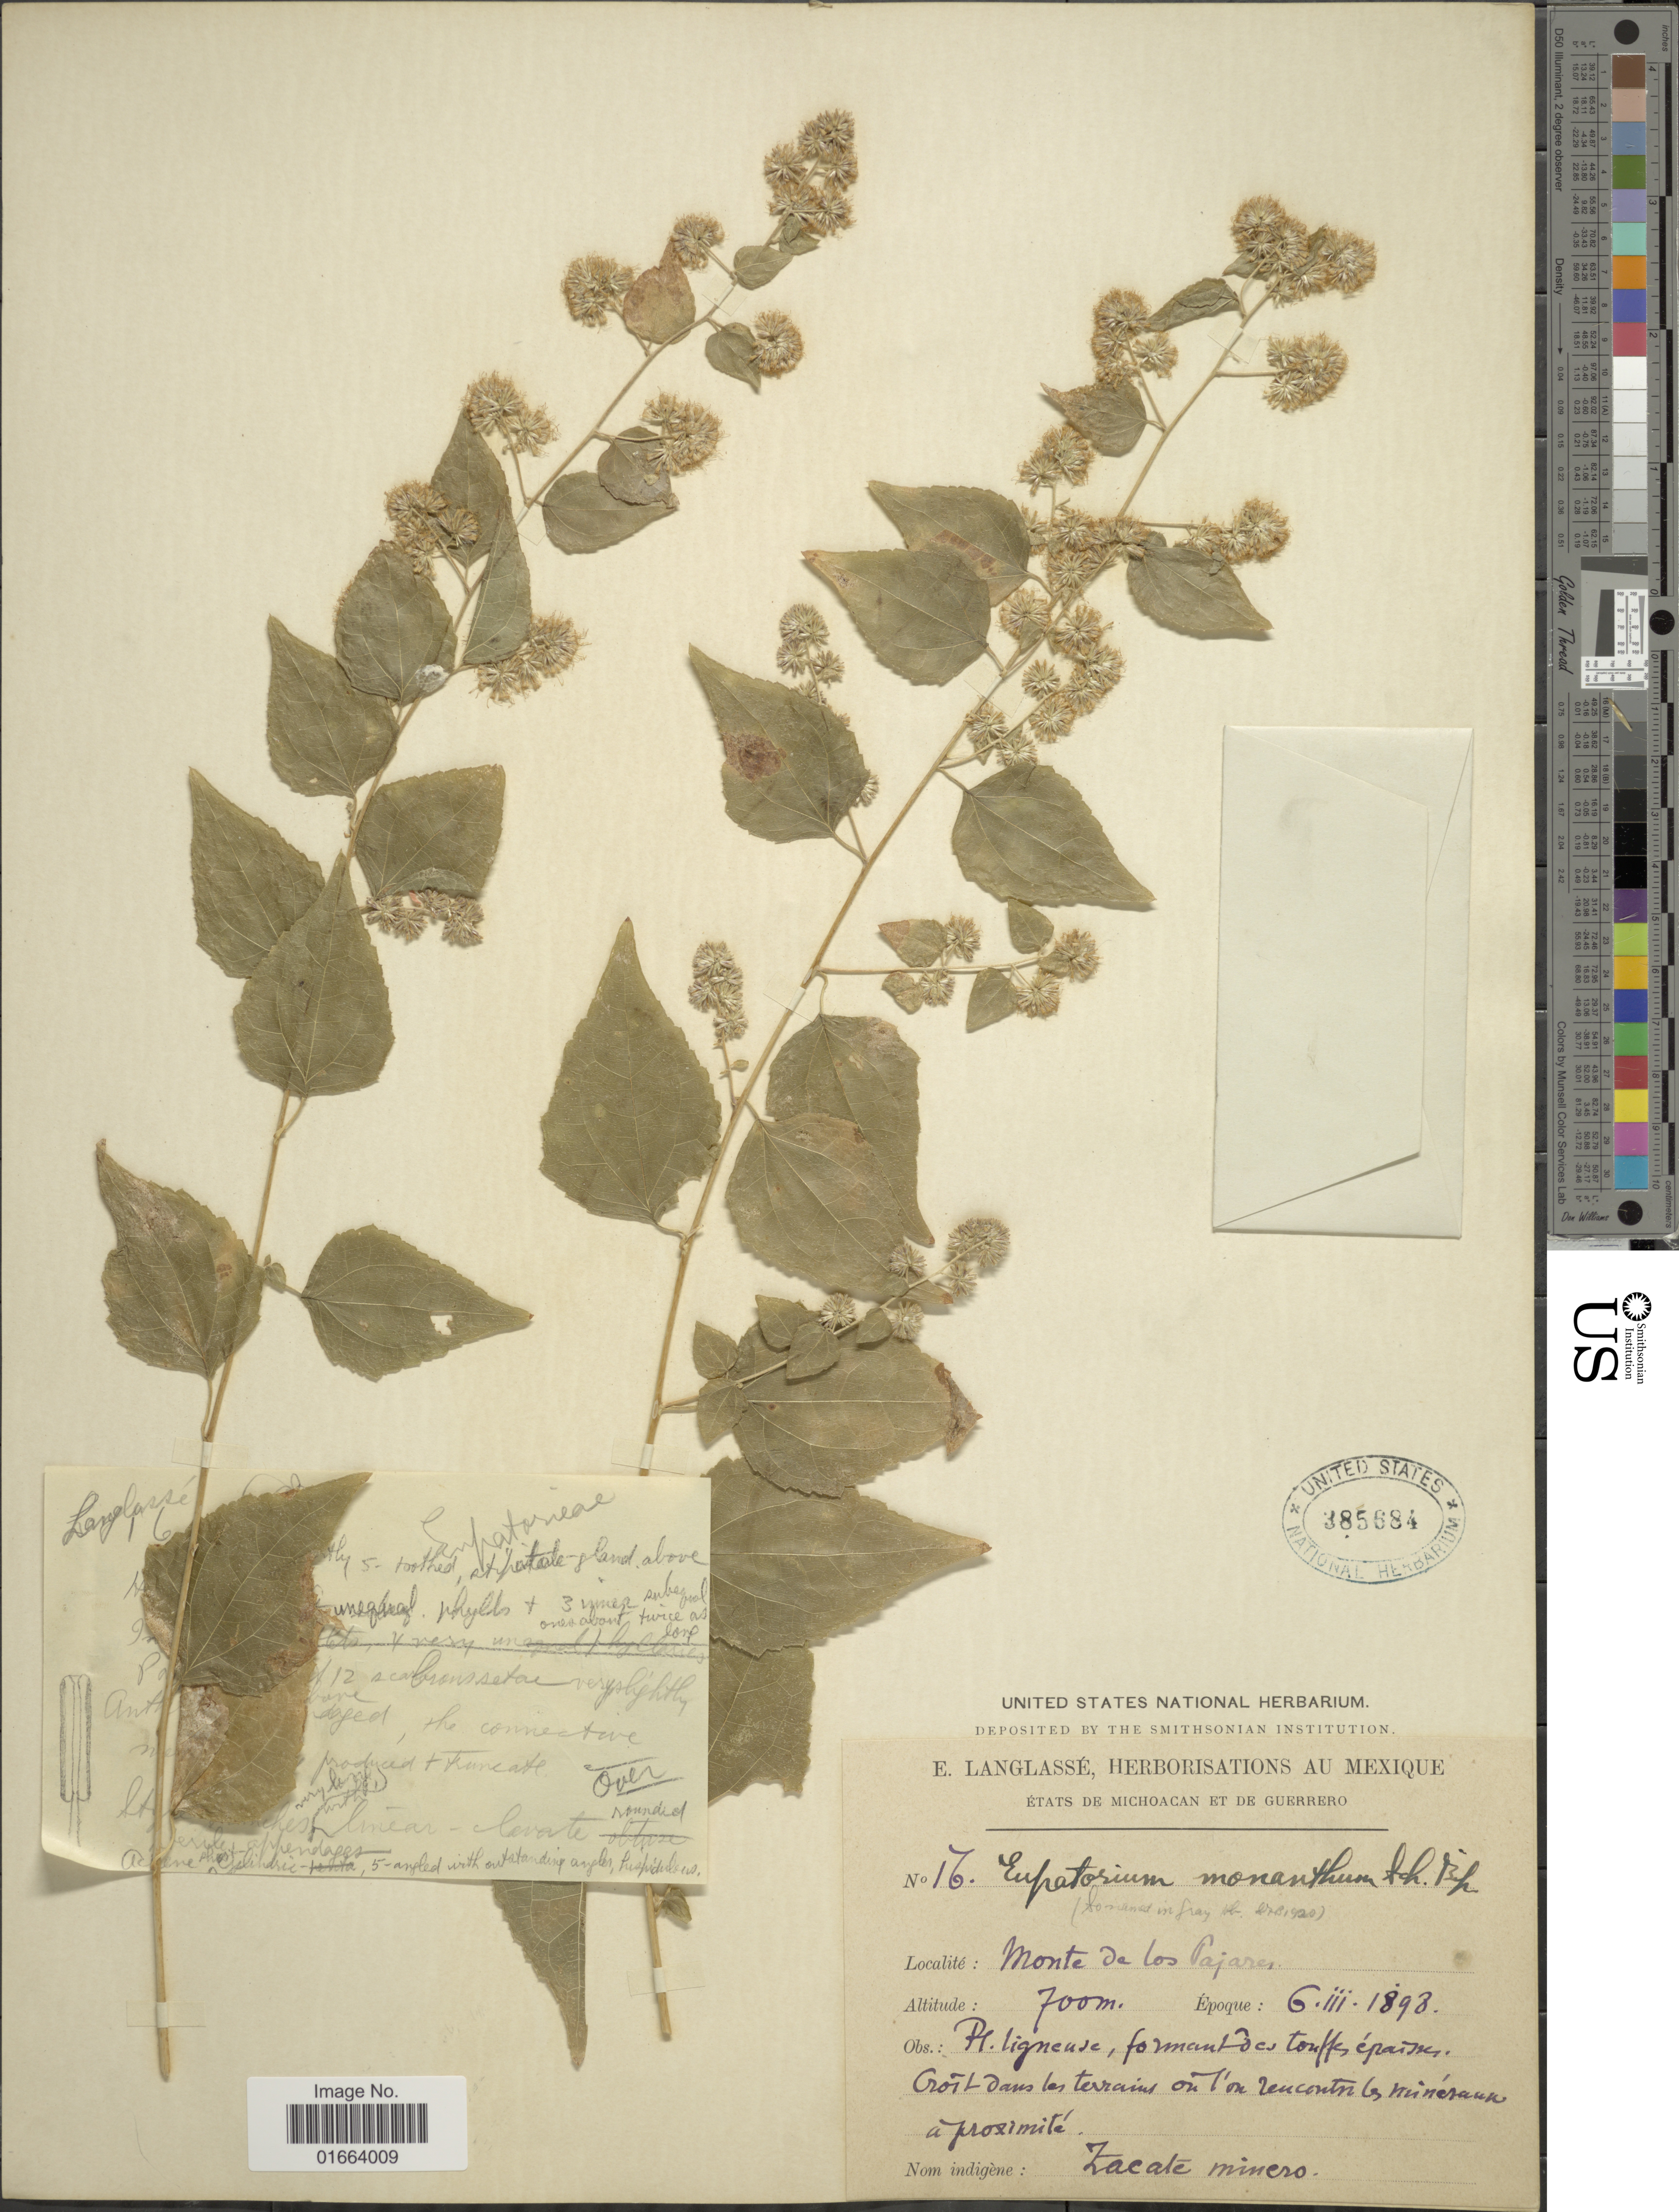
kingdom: Plantae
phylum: Tracheophyta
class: Magnoliopsida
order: Asterales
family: Asteraceae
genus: Neohintonia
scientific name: Neohintonia monantha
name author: (Sch. Bip.) R.M. King & H. Rob.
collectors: E. Langlassé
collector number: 16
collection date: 1893-03-06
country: Mexico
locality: Etats deMichoacan et de Guerrero. Monte de los Pajares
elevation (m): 700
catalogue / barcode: US 385684